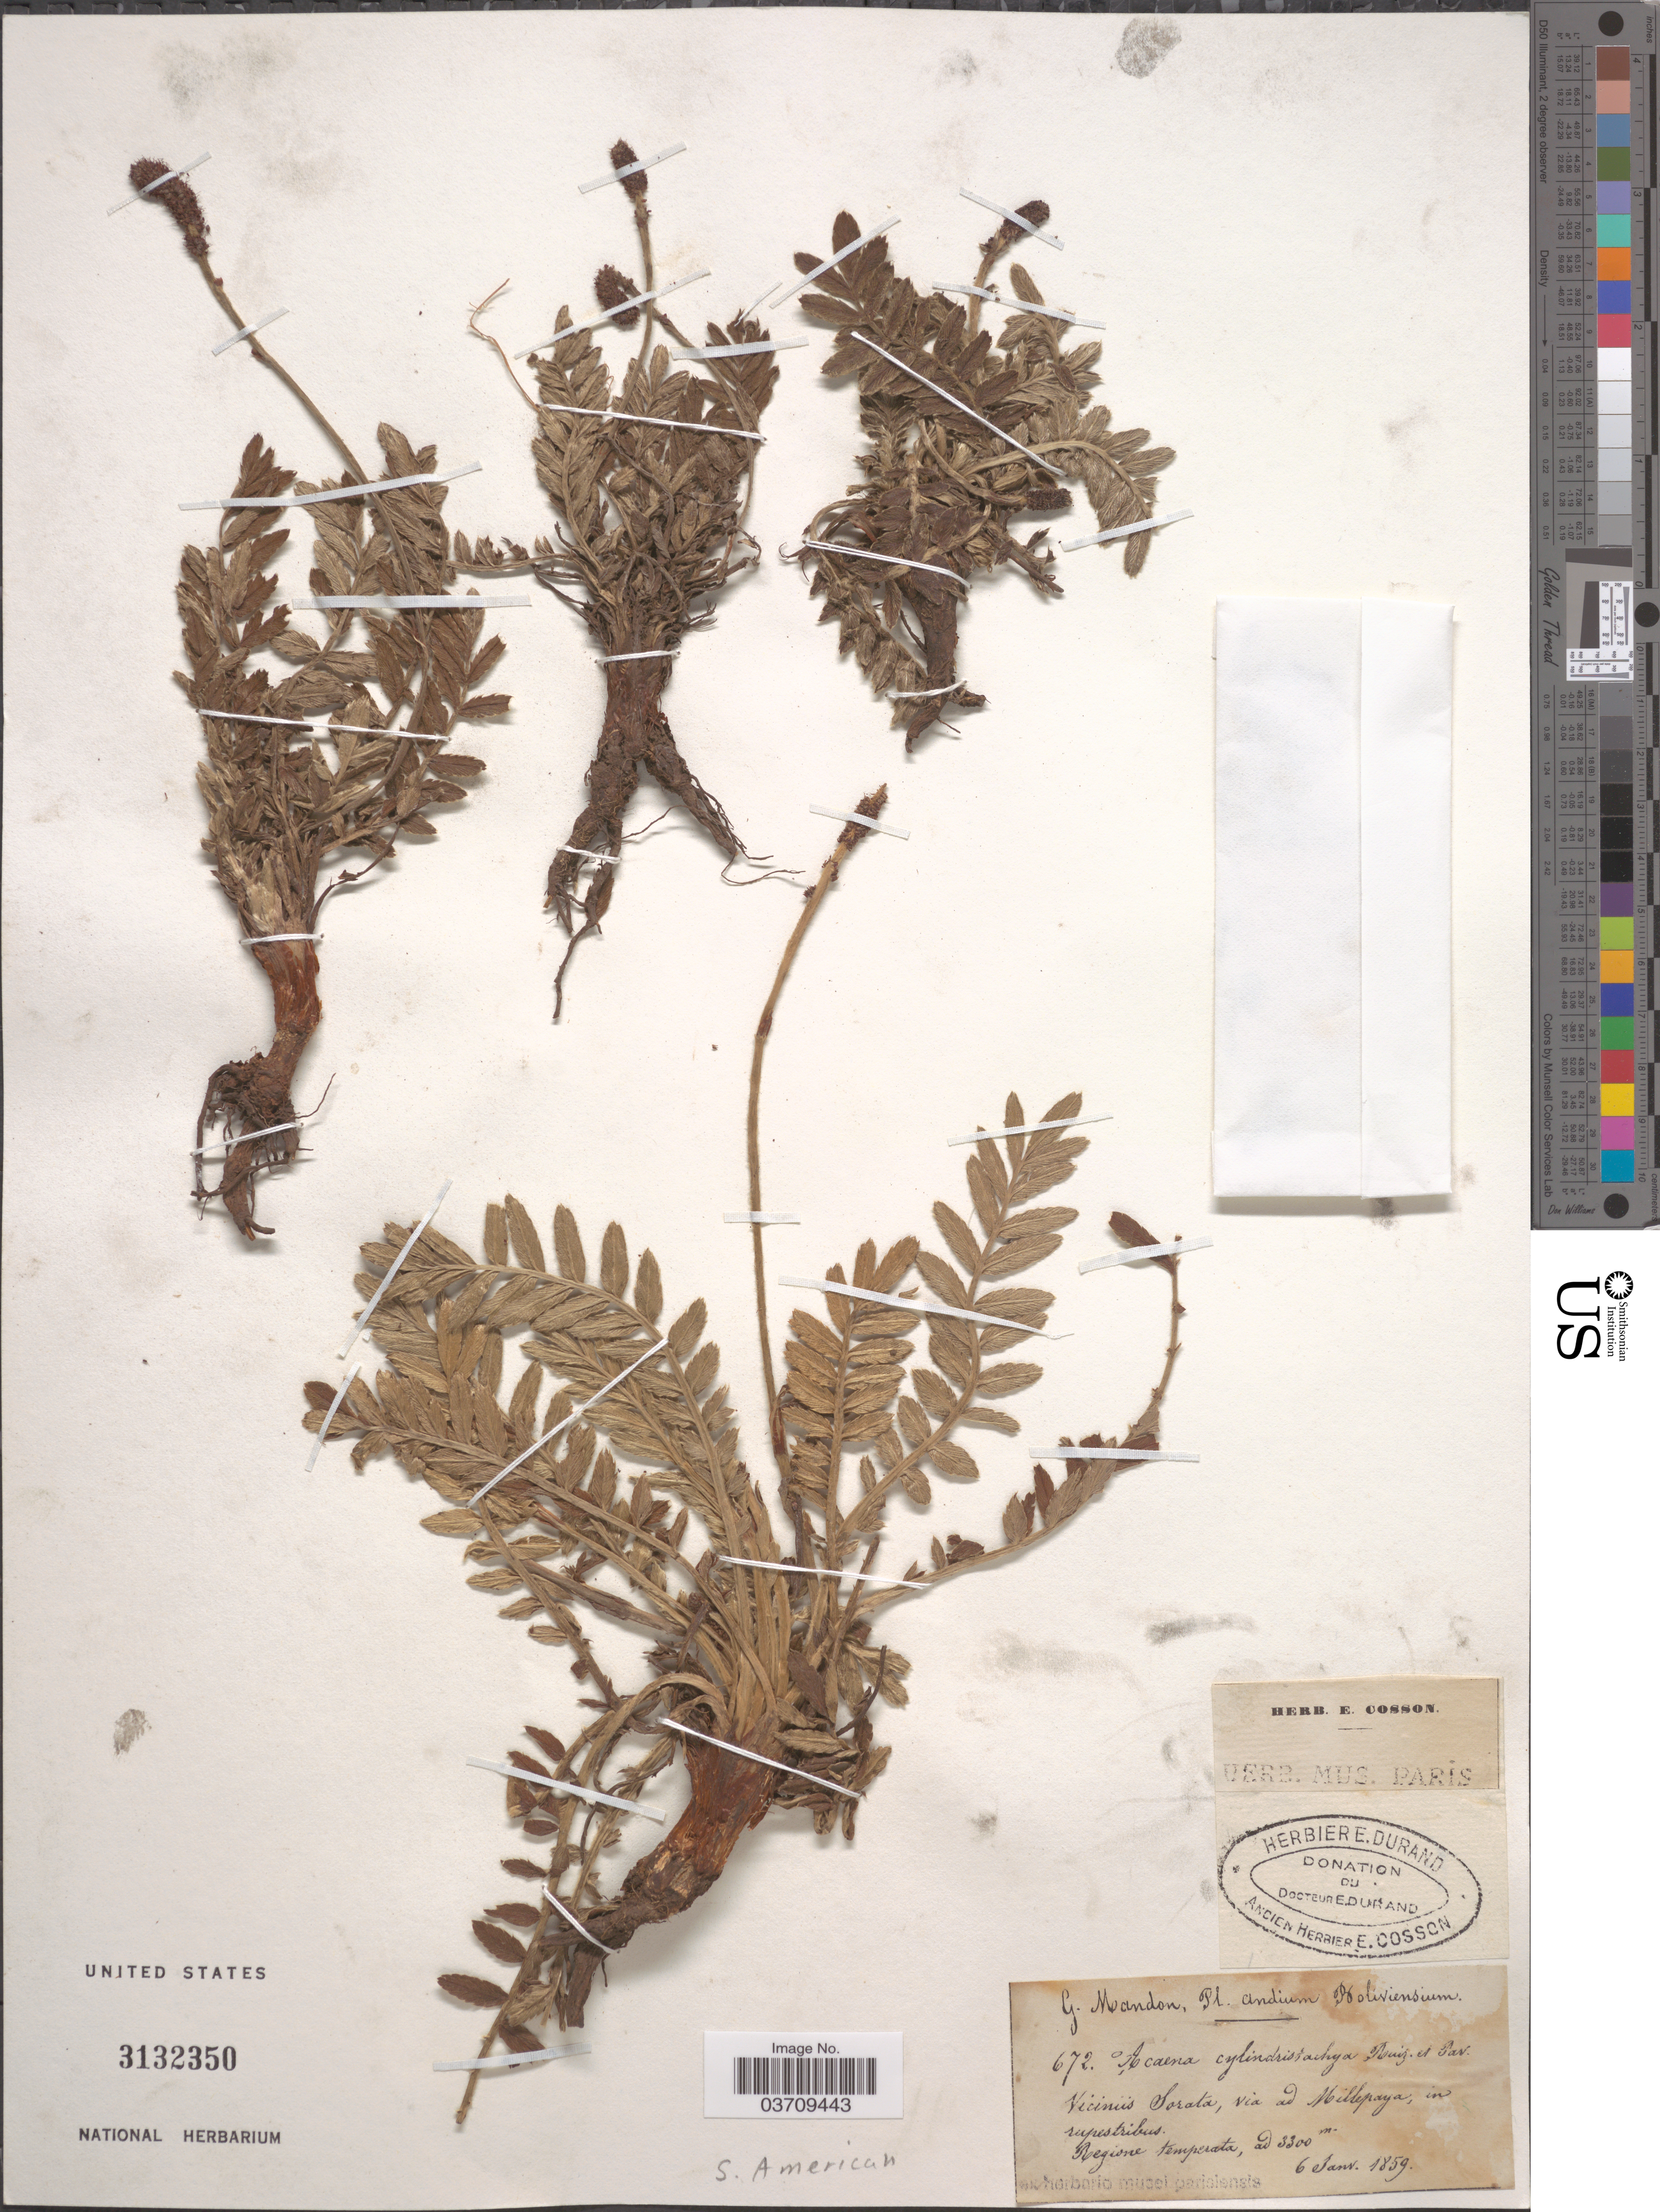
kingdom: Plantae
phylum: Tracheophyta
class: Magnoliopsida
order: Rosales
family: Rosaceae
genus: Acaena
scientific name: Acaena cylindristachya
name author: Ruiz & Pav.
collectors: G. Mandon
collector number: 672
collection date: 1859-01-06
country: Bolivia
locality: Andium. Viciniis Sorata, via ad Millepaya, in rupestribus. Regione temperata.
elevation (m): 3300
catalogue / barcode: US 3132350